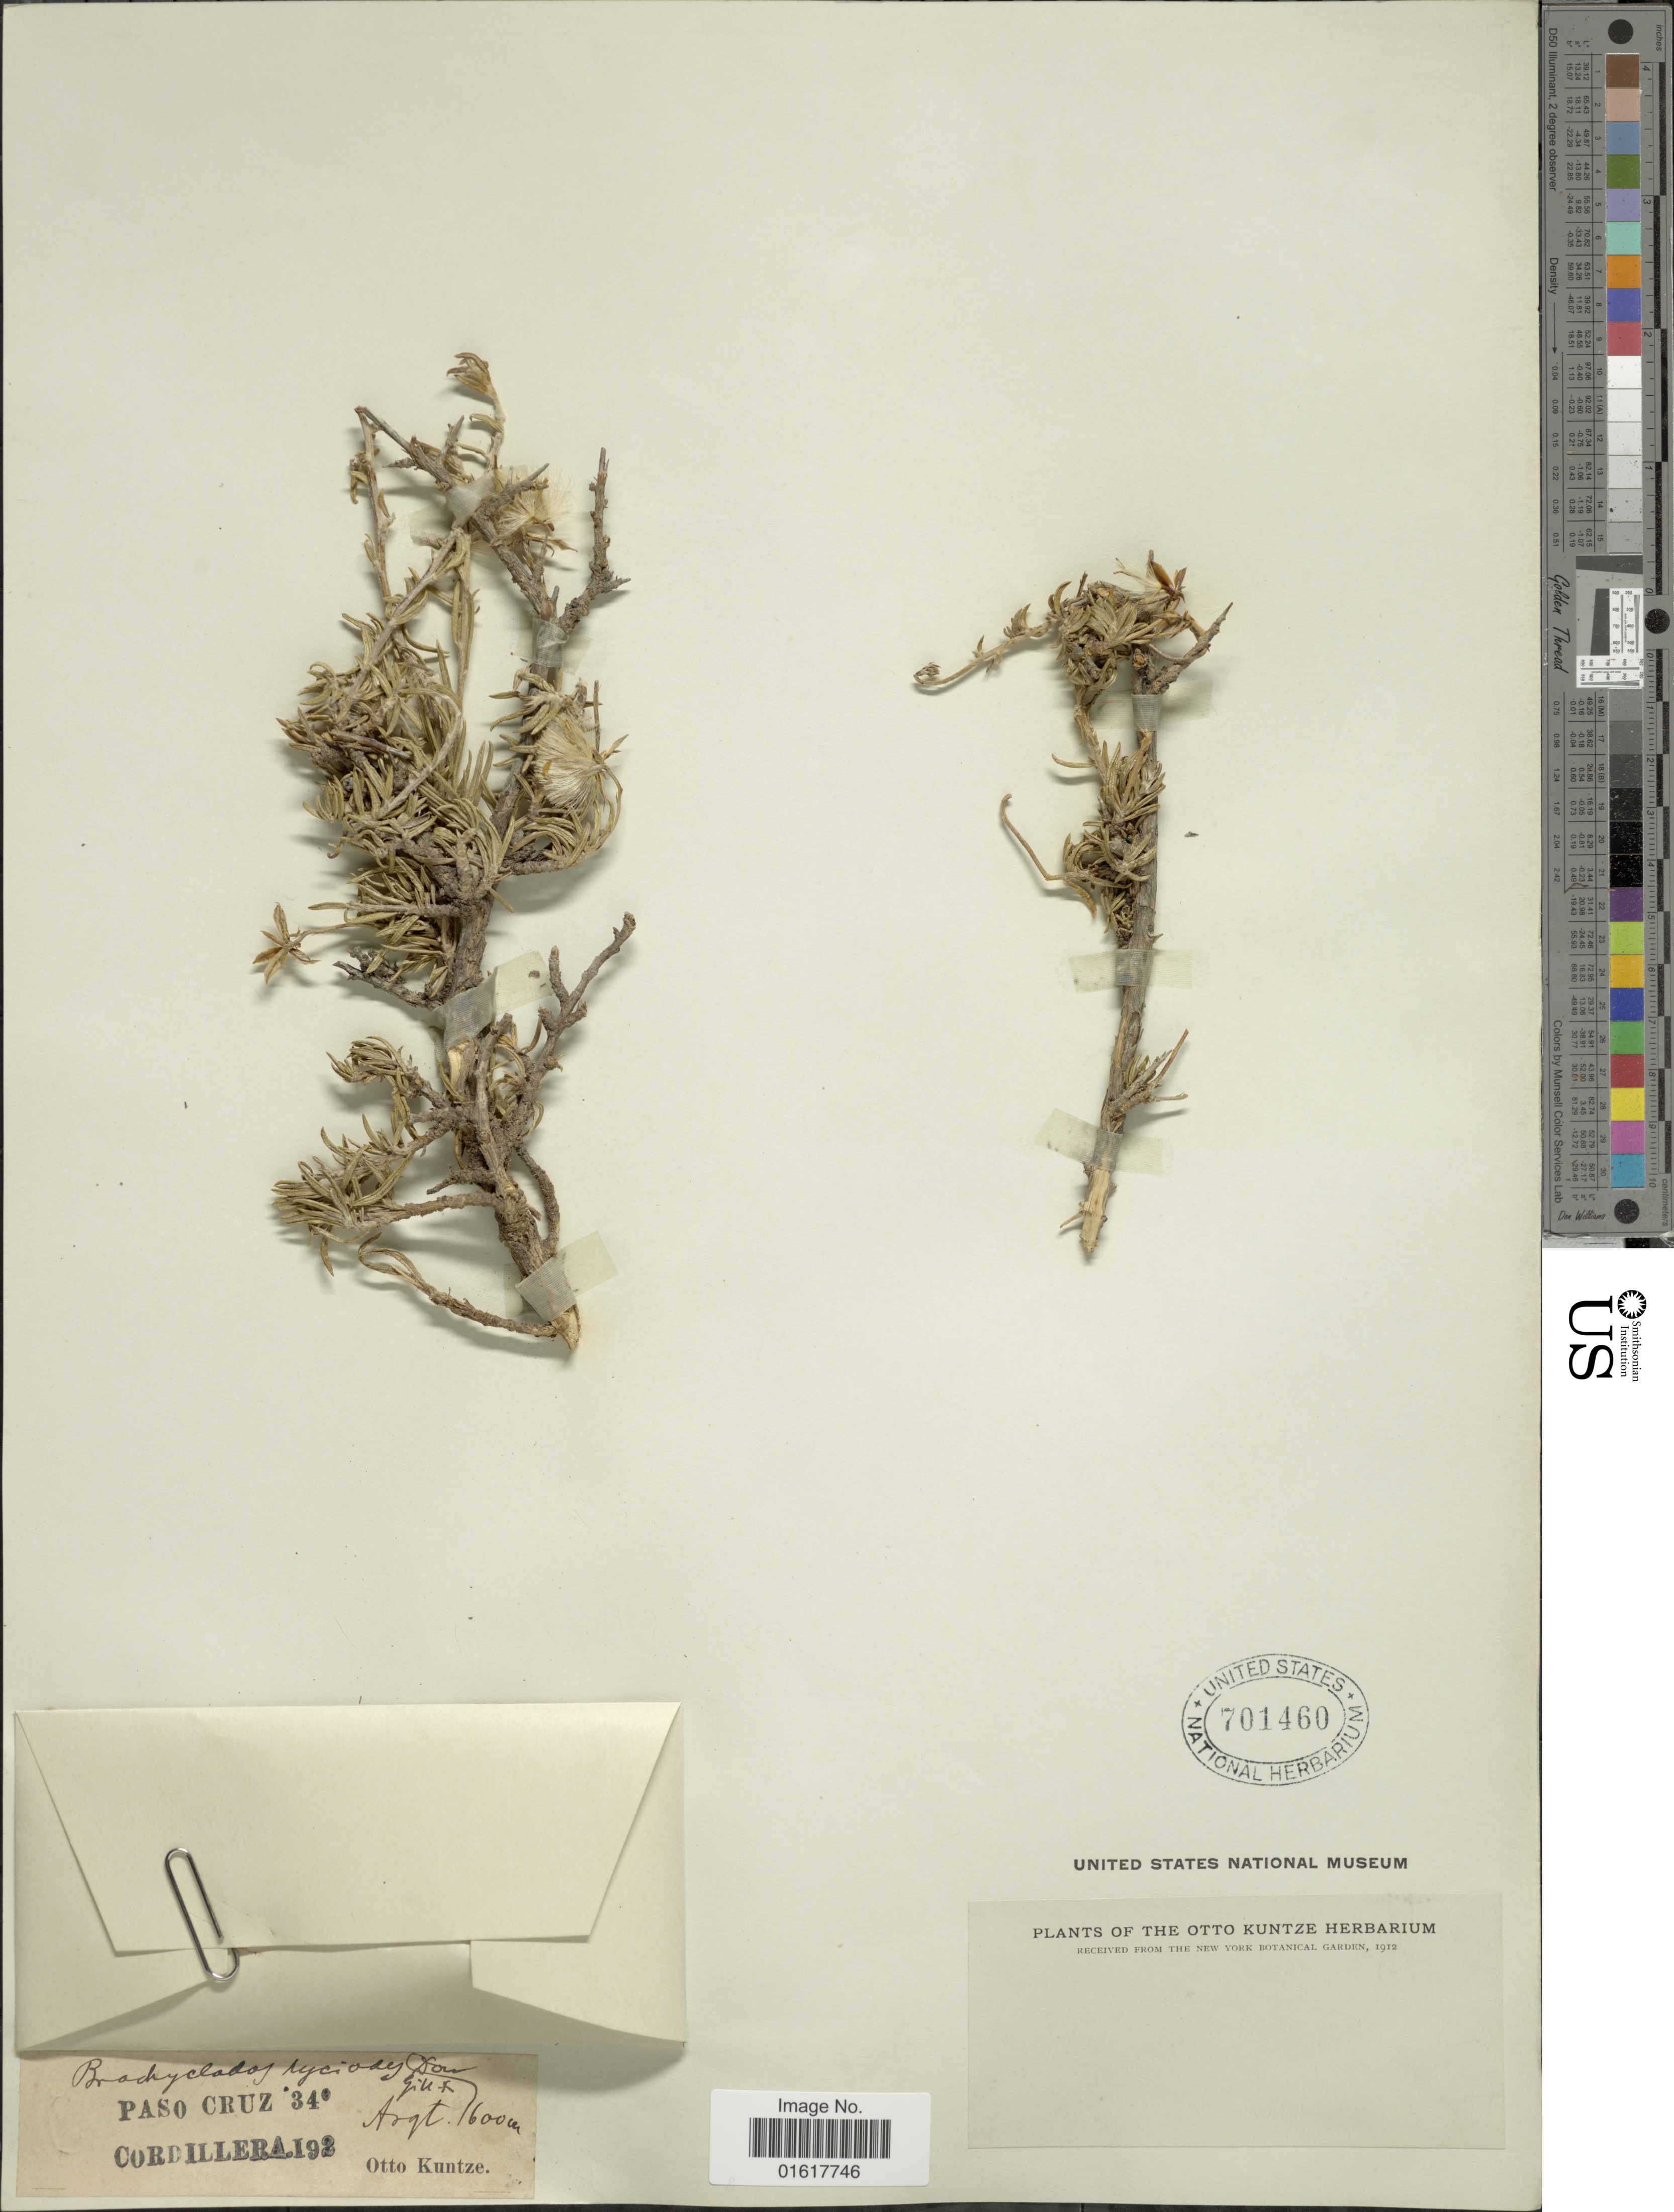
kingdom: Plantae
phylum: Tracheophyta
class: Magnoliopsida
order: Asterales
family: Asteraceae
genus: Brachyclados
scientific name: Brachyclados lycioides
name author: D. Don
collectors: C.E.O. Kuntze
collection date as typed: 192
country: Argentina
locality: Paso Cruz 34°. Argt. Cordillera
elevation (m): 1600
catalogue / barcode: US 701460